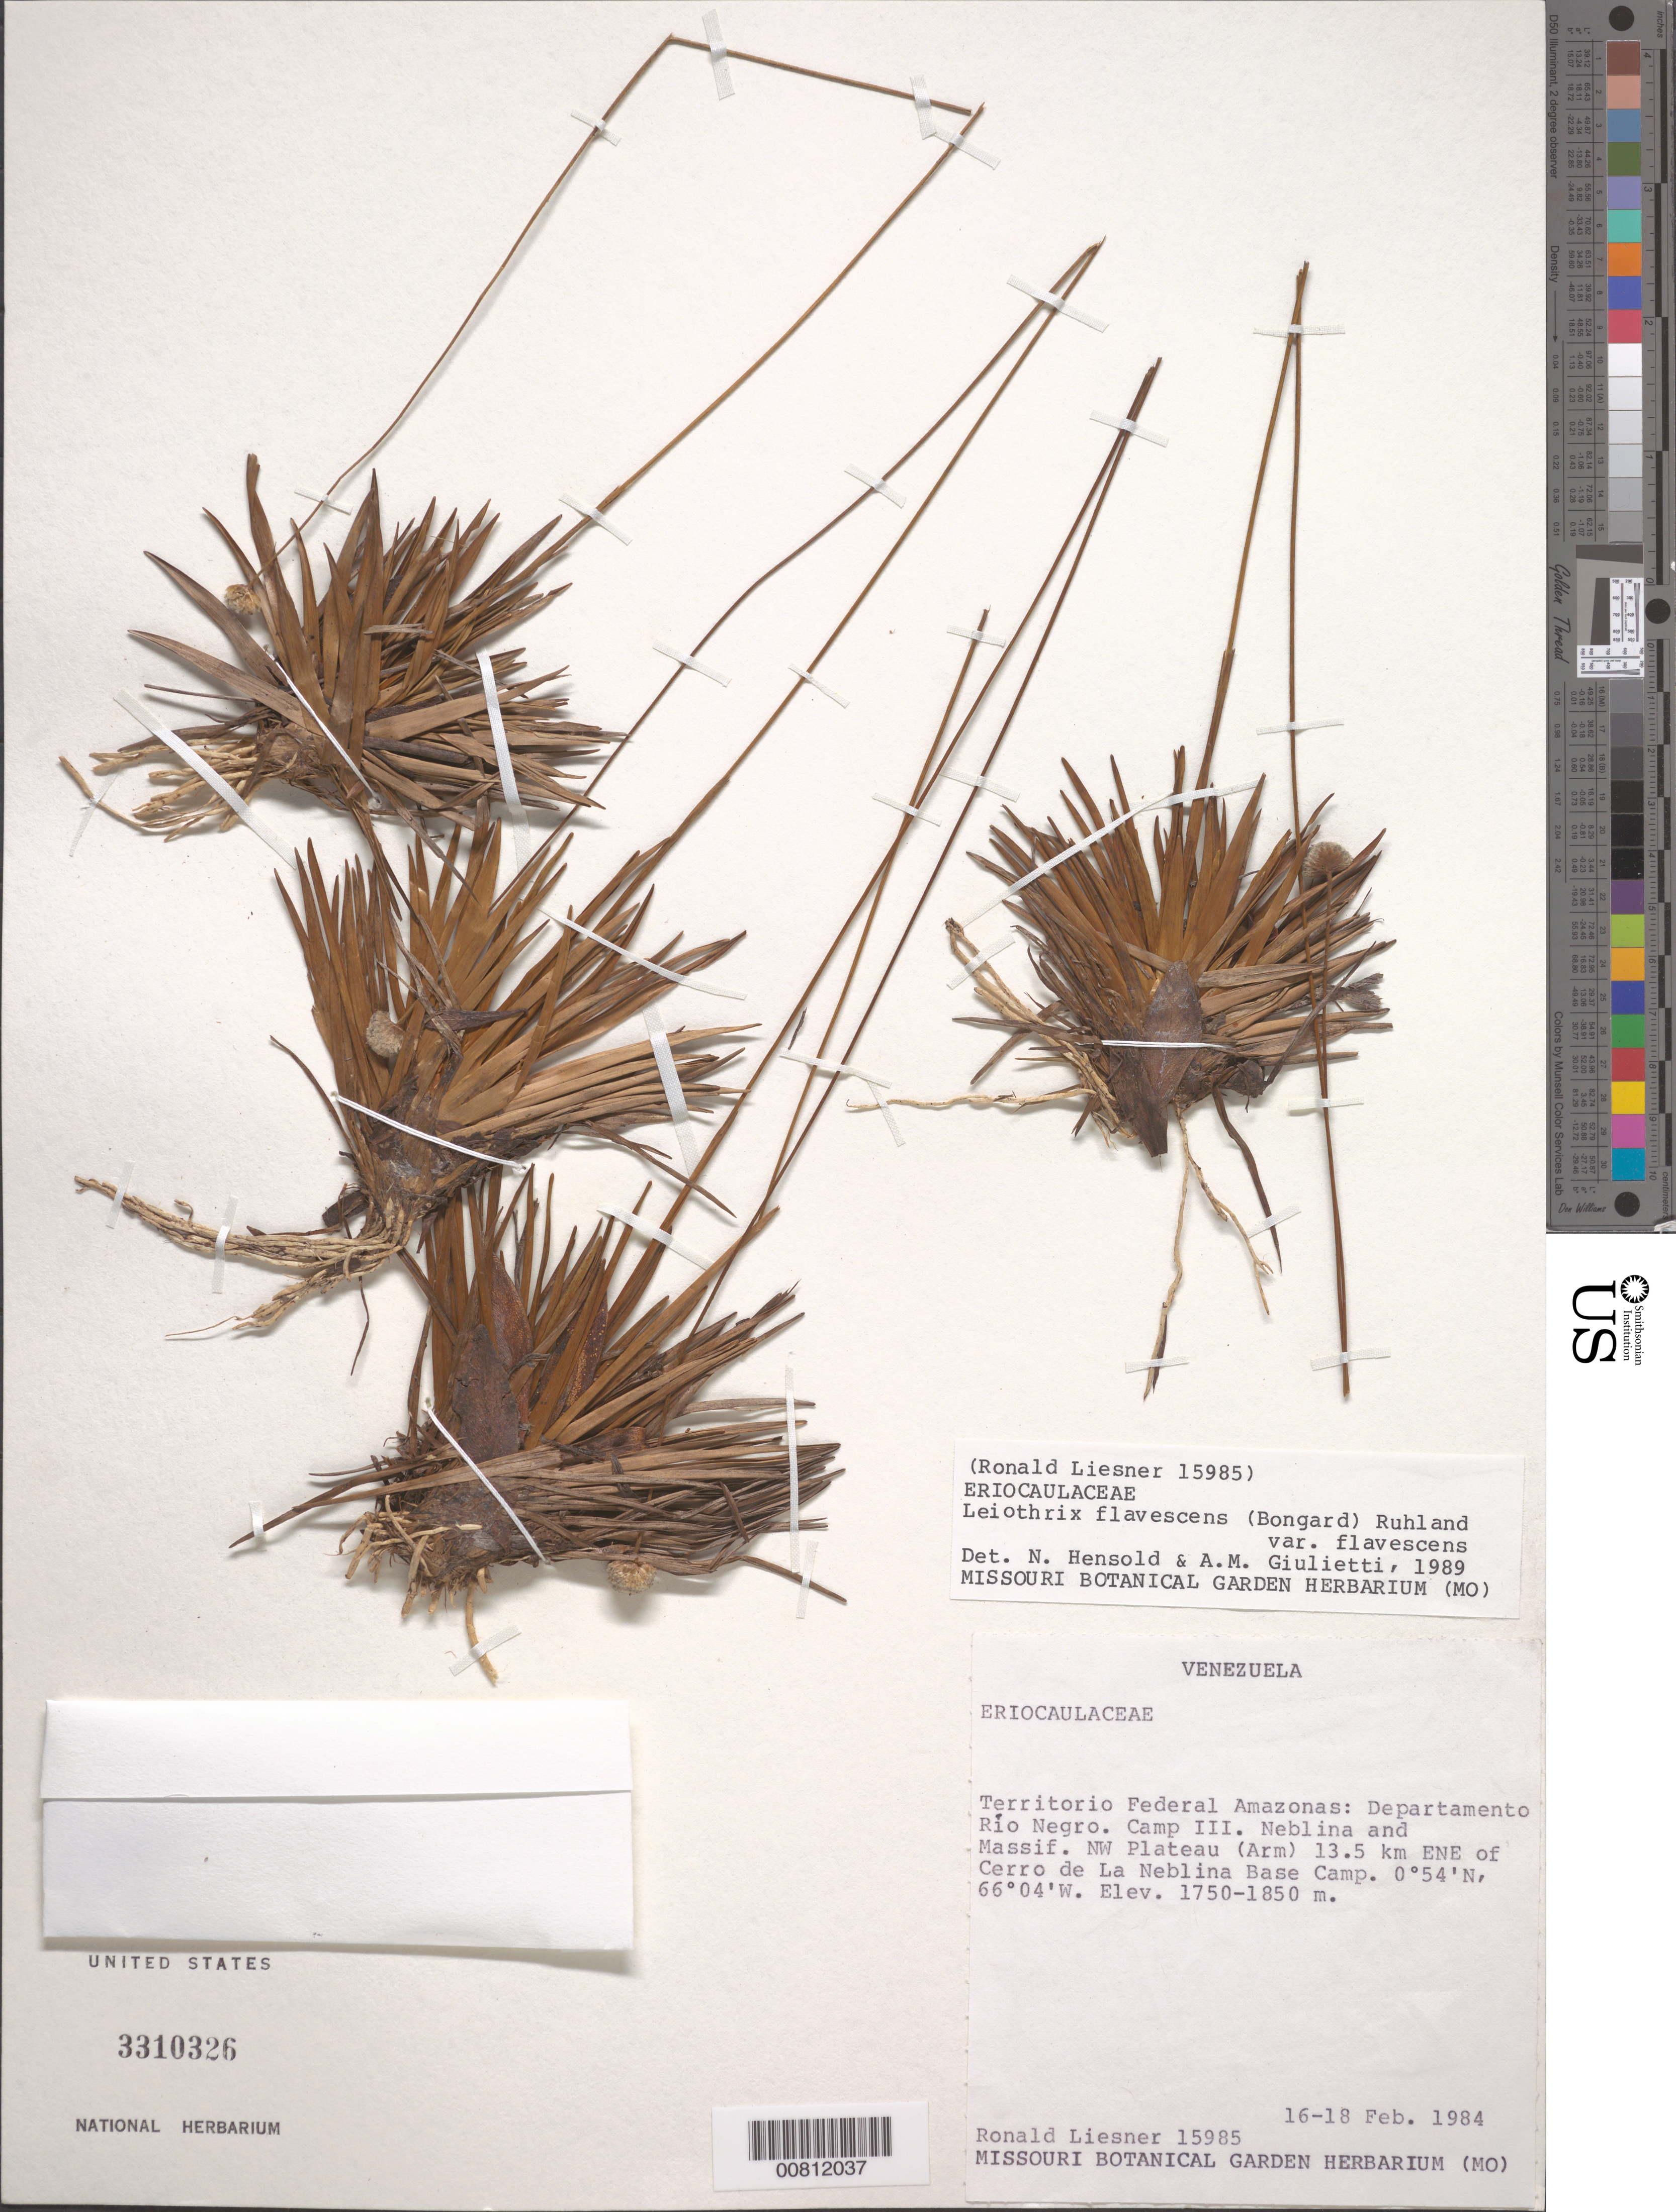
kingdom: Plantae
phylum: Tracheophyta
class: Liliopsida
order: Poales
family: Eriocaulaceae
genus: Leiothrix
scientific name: Leiothrix flavescens var. flavescens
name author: (Bong.) Ruhland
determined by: Giulietti, A. M.; Hensold, N.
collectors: R. L. Liesner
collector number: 15985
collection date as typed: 16-Feb-84 to 18-Feb-84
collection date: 1984-02-16/1984-02-18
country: Venezuela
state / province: Amazonas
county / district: Río Negro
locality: Cerro de La Neblina Base Camp, Camp III, Neblina & Massif, NW Plateau, 13.5 km ENE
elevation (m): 1750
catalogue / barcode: US 3310326